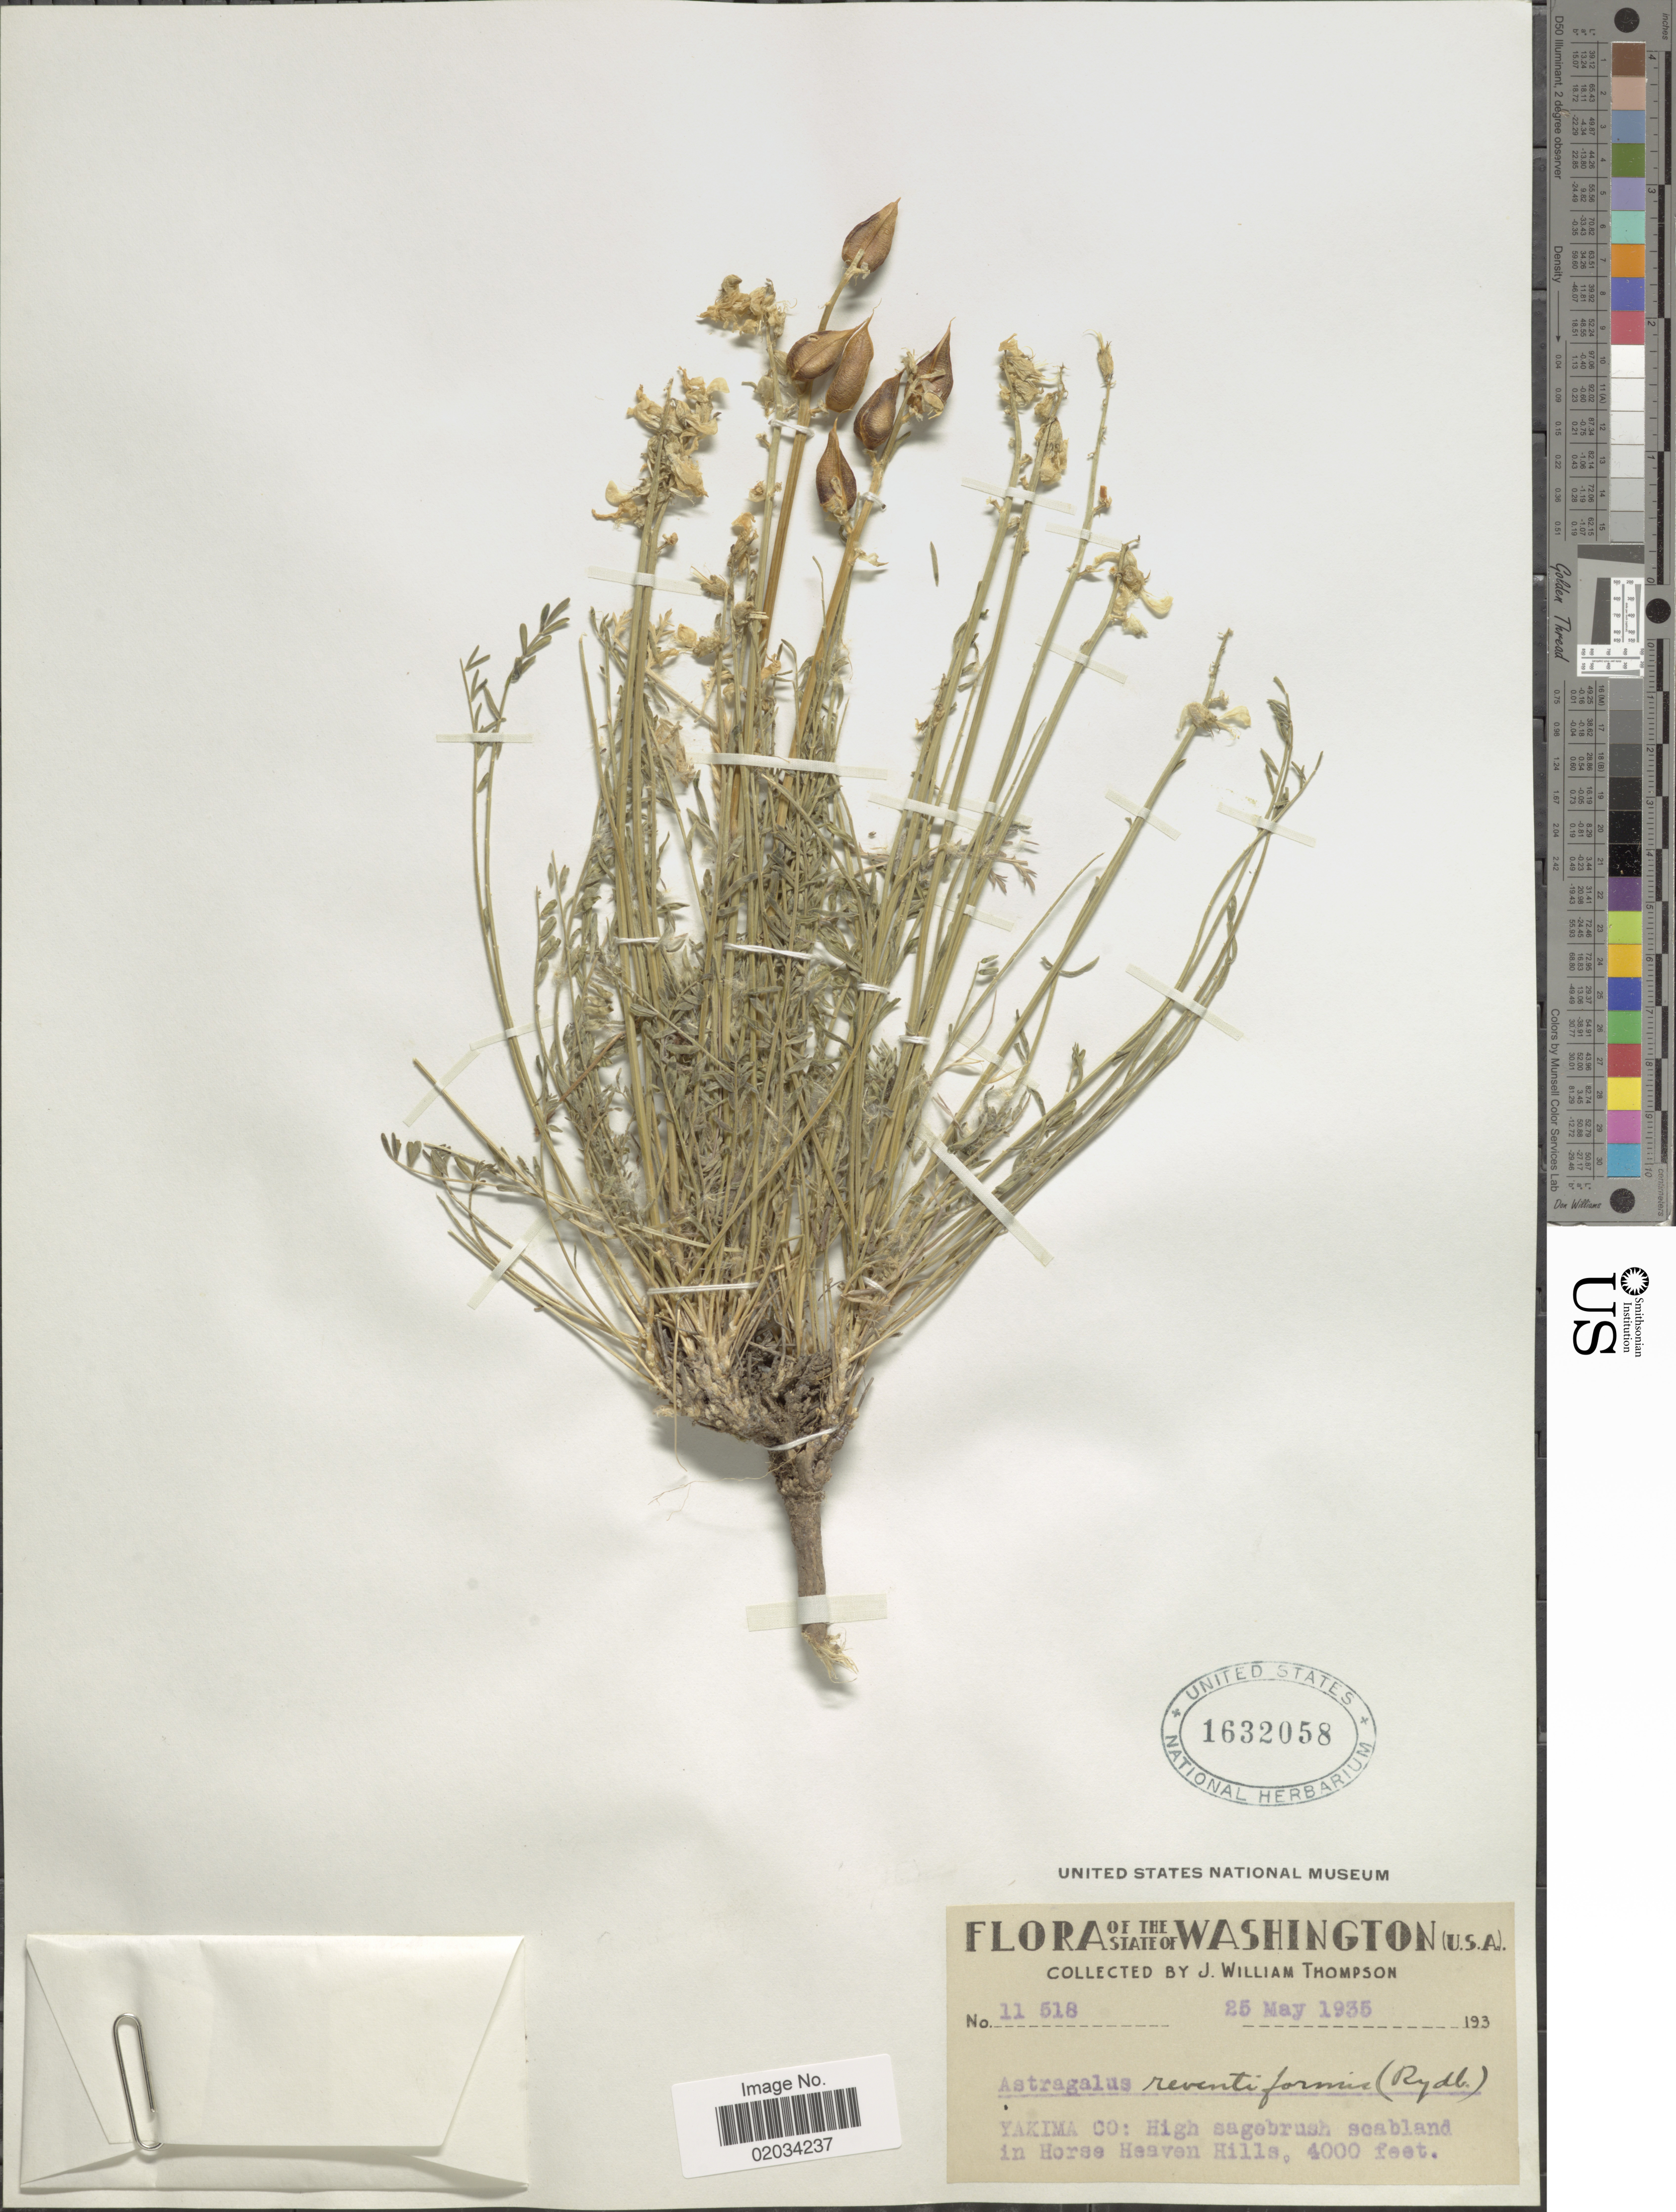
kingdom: Plantae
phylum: Tracheophyta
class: Magnoliopsida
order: Fabales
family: Fabaceae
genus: Astragalus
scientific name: Astragalus reventiformis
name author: (Rydb.) Barneby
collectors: J. W. Thompson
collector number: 11518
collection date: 1935-05-25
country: United States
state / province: Washington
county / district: Yakima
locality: The State of Washington, Yakima Co: High sagebrush scabland in Horse Heaven Hills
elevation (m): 1219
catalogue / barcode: US 1632058